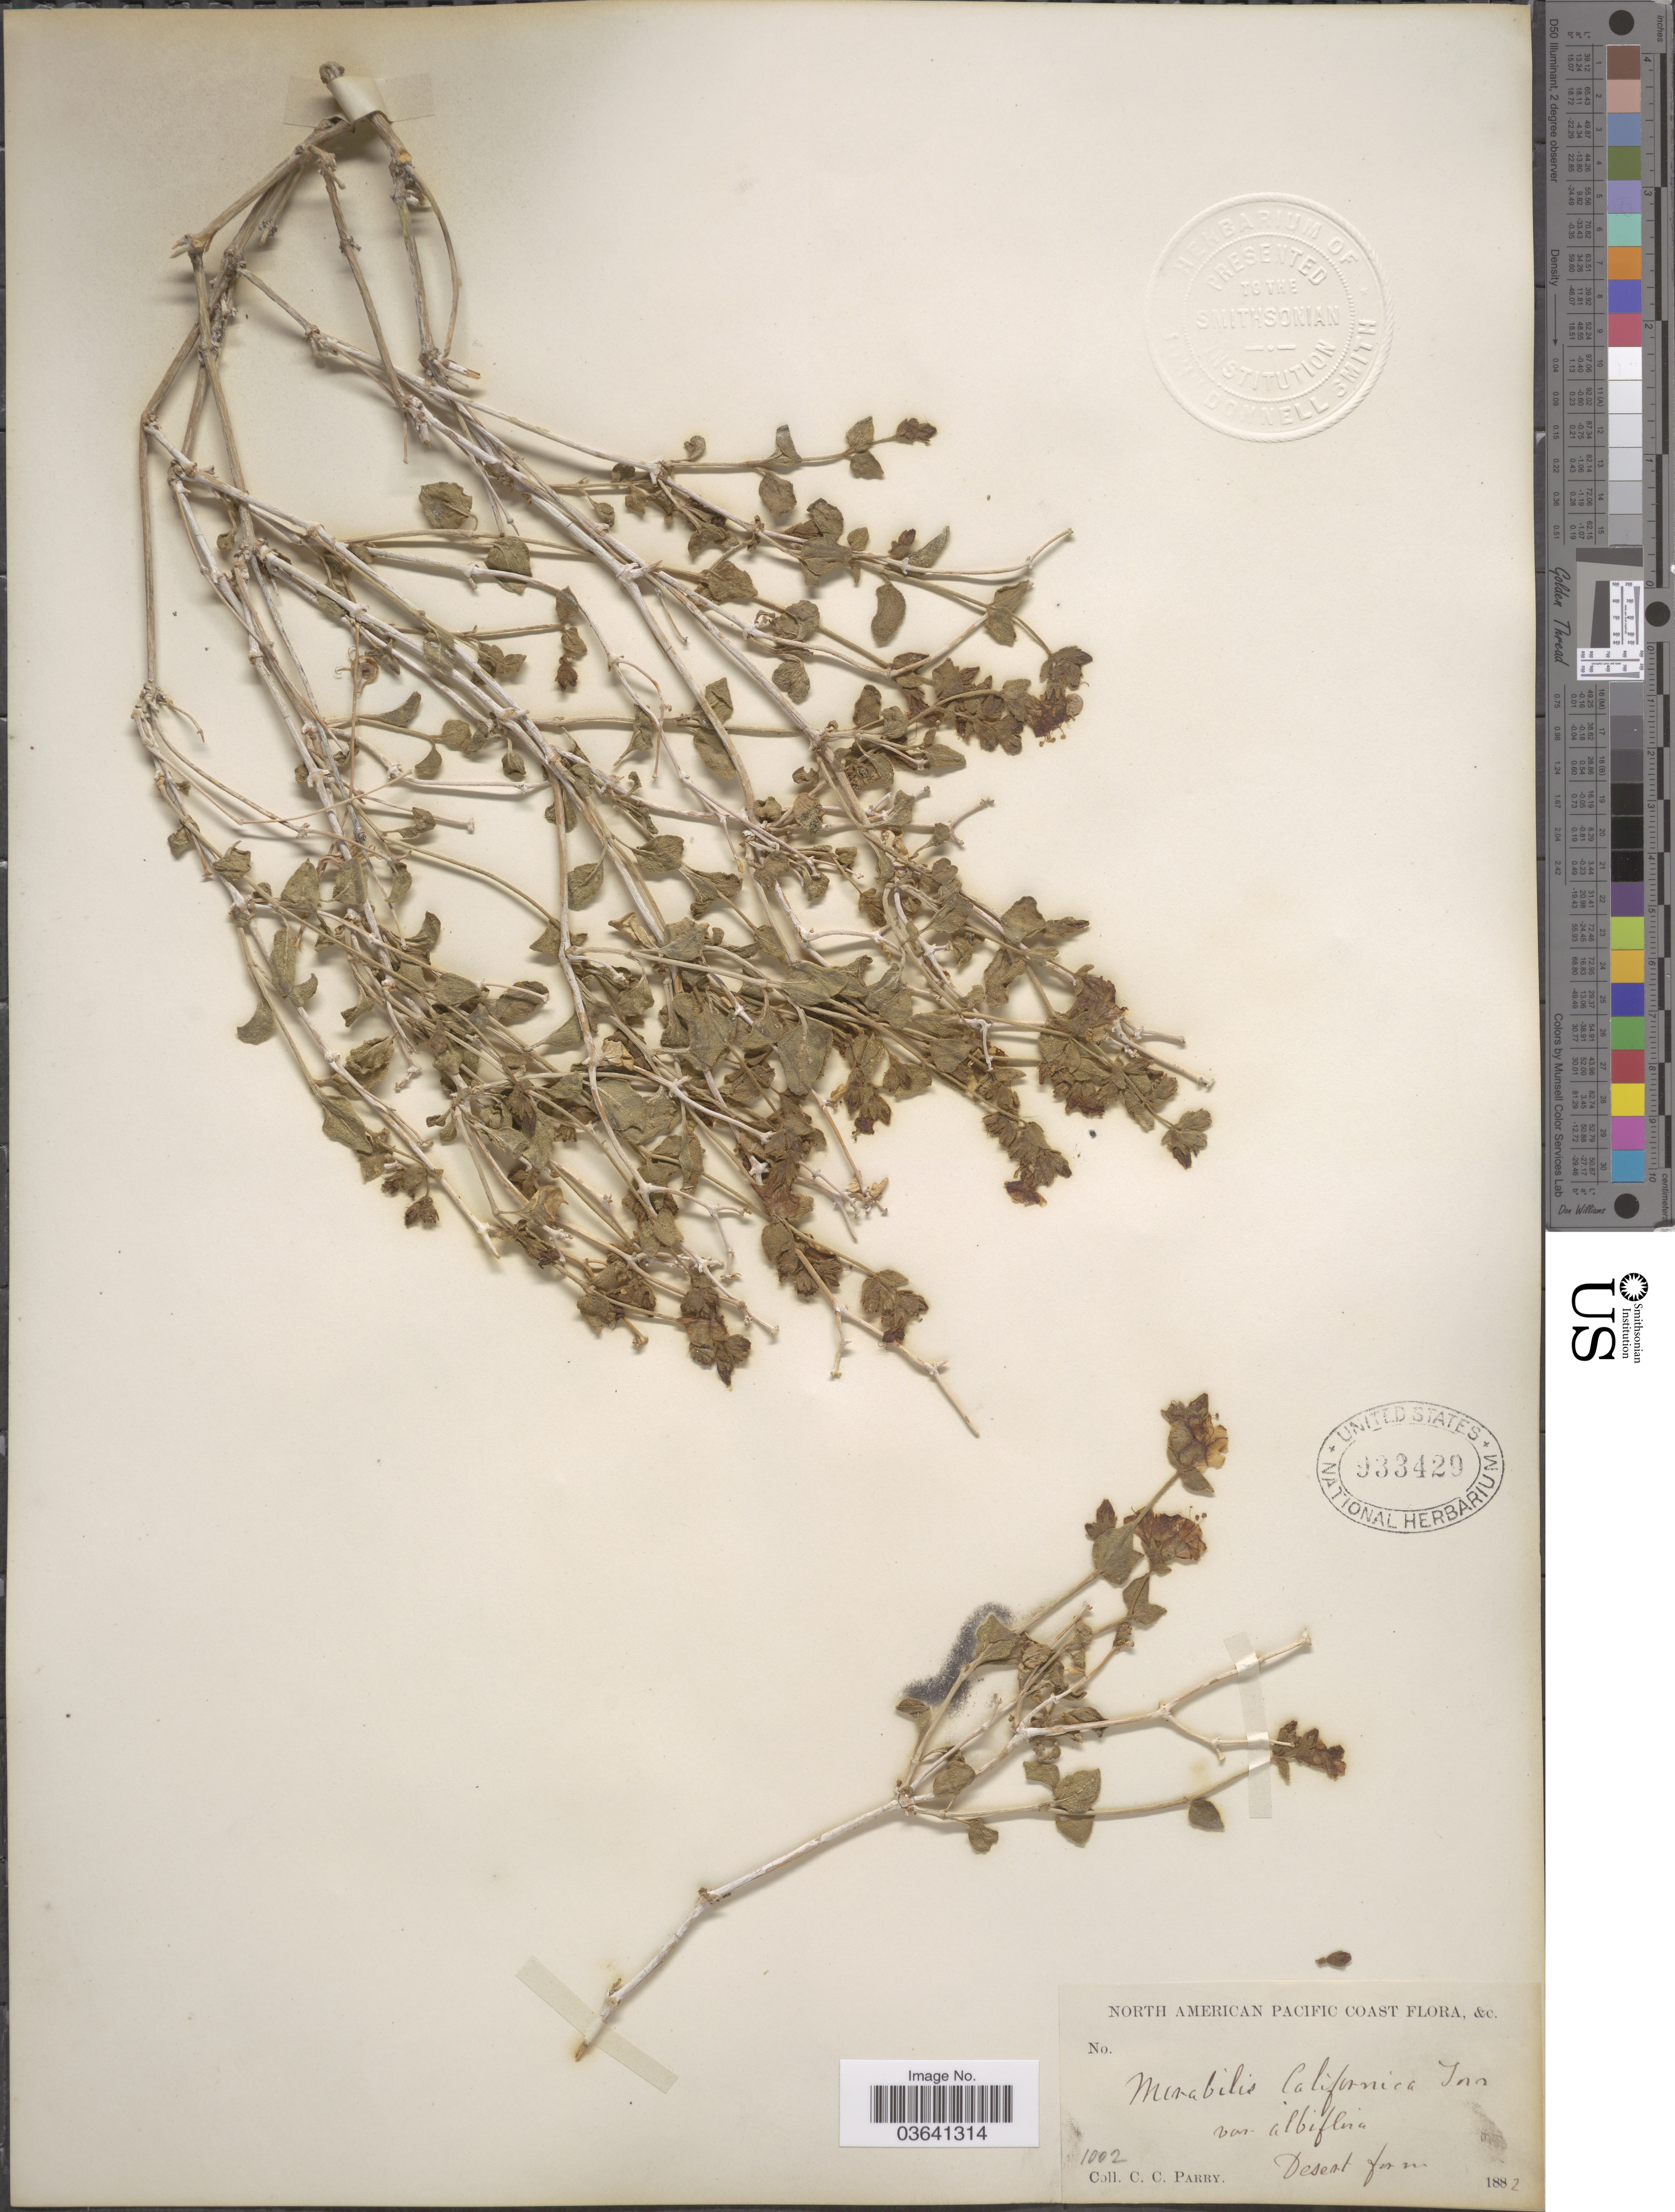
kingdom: Plantae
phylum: Tracheophyta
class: Magnoliopsida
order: Caryophyllales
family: Nyctaginaceae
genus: Mirabilis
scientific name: Mirabilis sp.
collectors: C. C. Parry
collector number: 1002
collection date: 1882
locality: North American Pacific Coast. Desert farm. [interpreted]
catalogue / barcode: US 933429